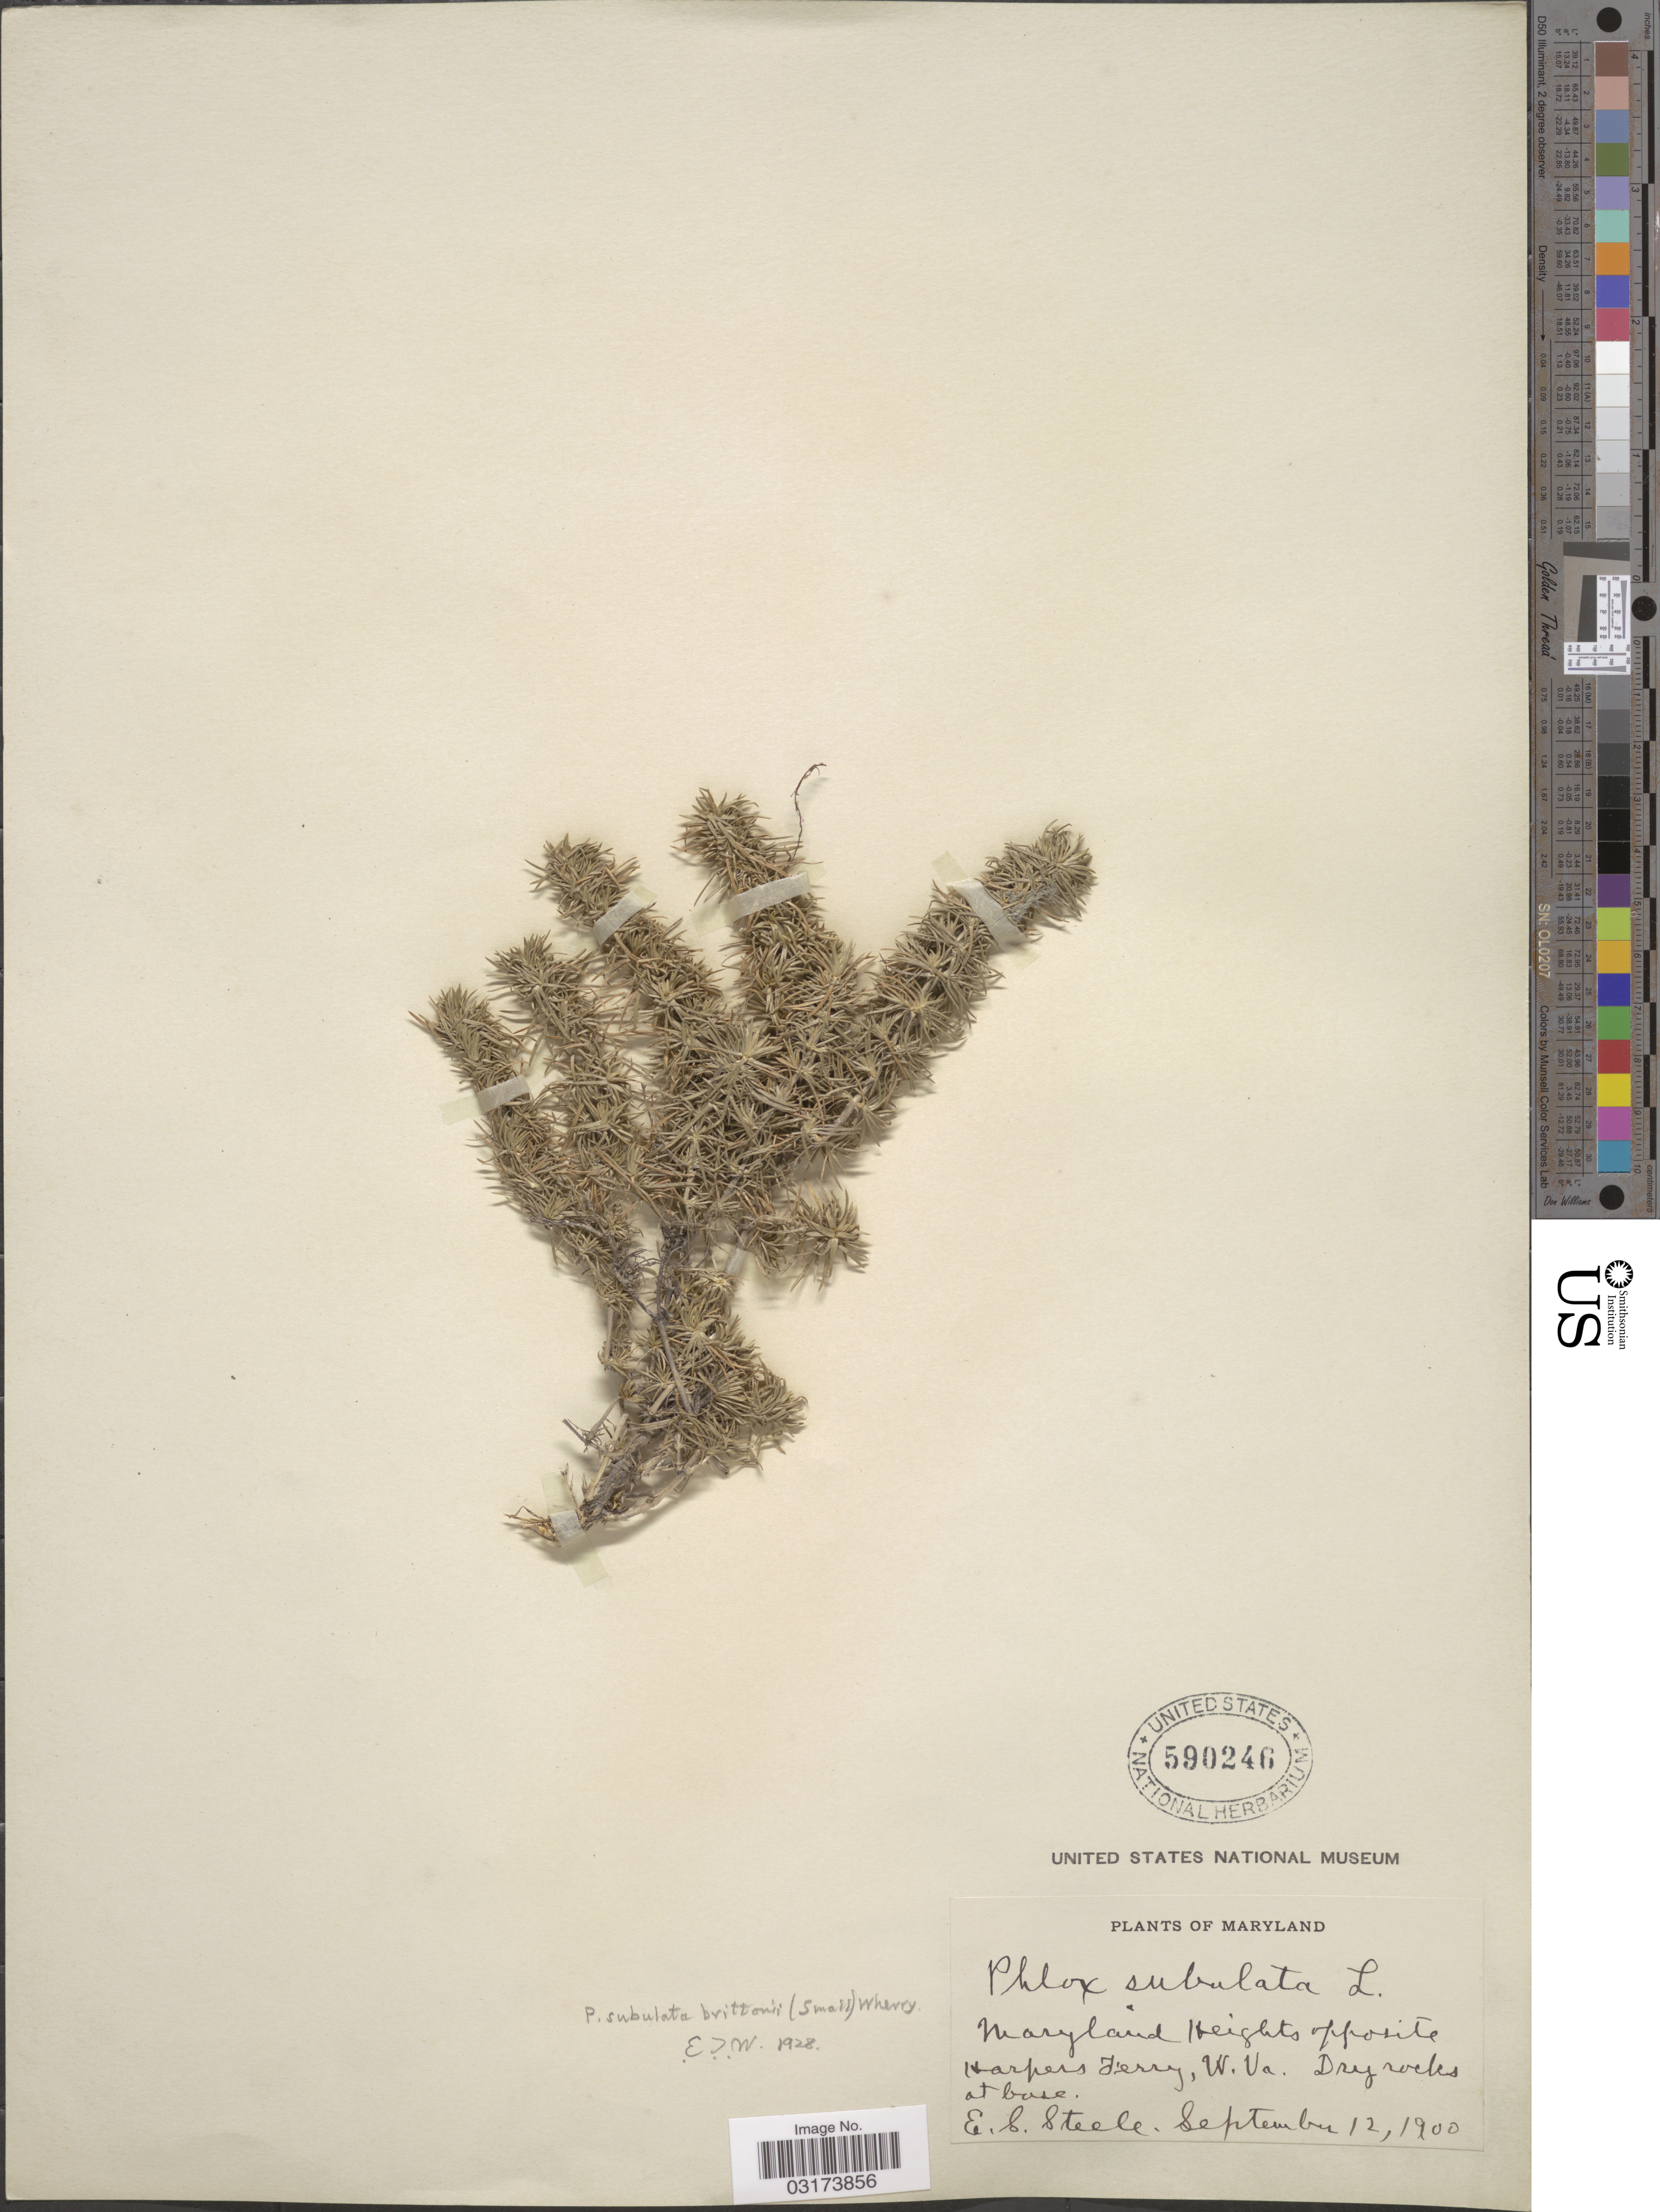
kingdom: Plantae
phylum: Tracheophyta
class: Magnoliopsida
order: Ericales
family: Polemoniaceae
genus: Phlox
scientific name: Phlox subulata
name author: L.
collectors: E. Steele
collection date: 1900-09-12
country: United States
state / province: West Virginia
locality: Maryland Heights opposite Harpers Ferry, W. Va.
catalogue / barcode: US 590246